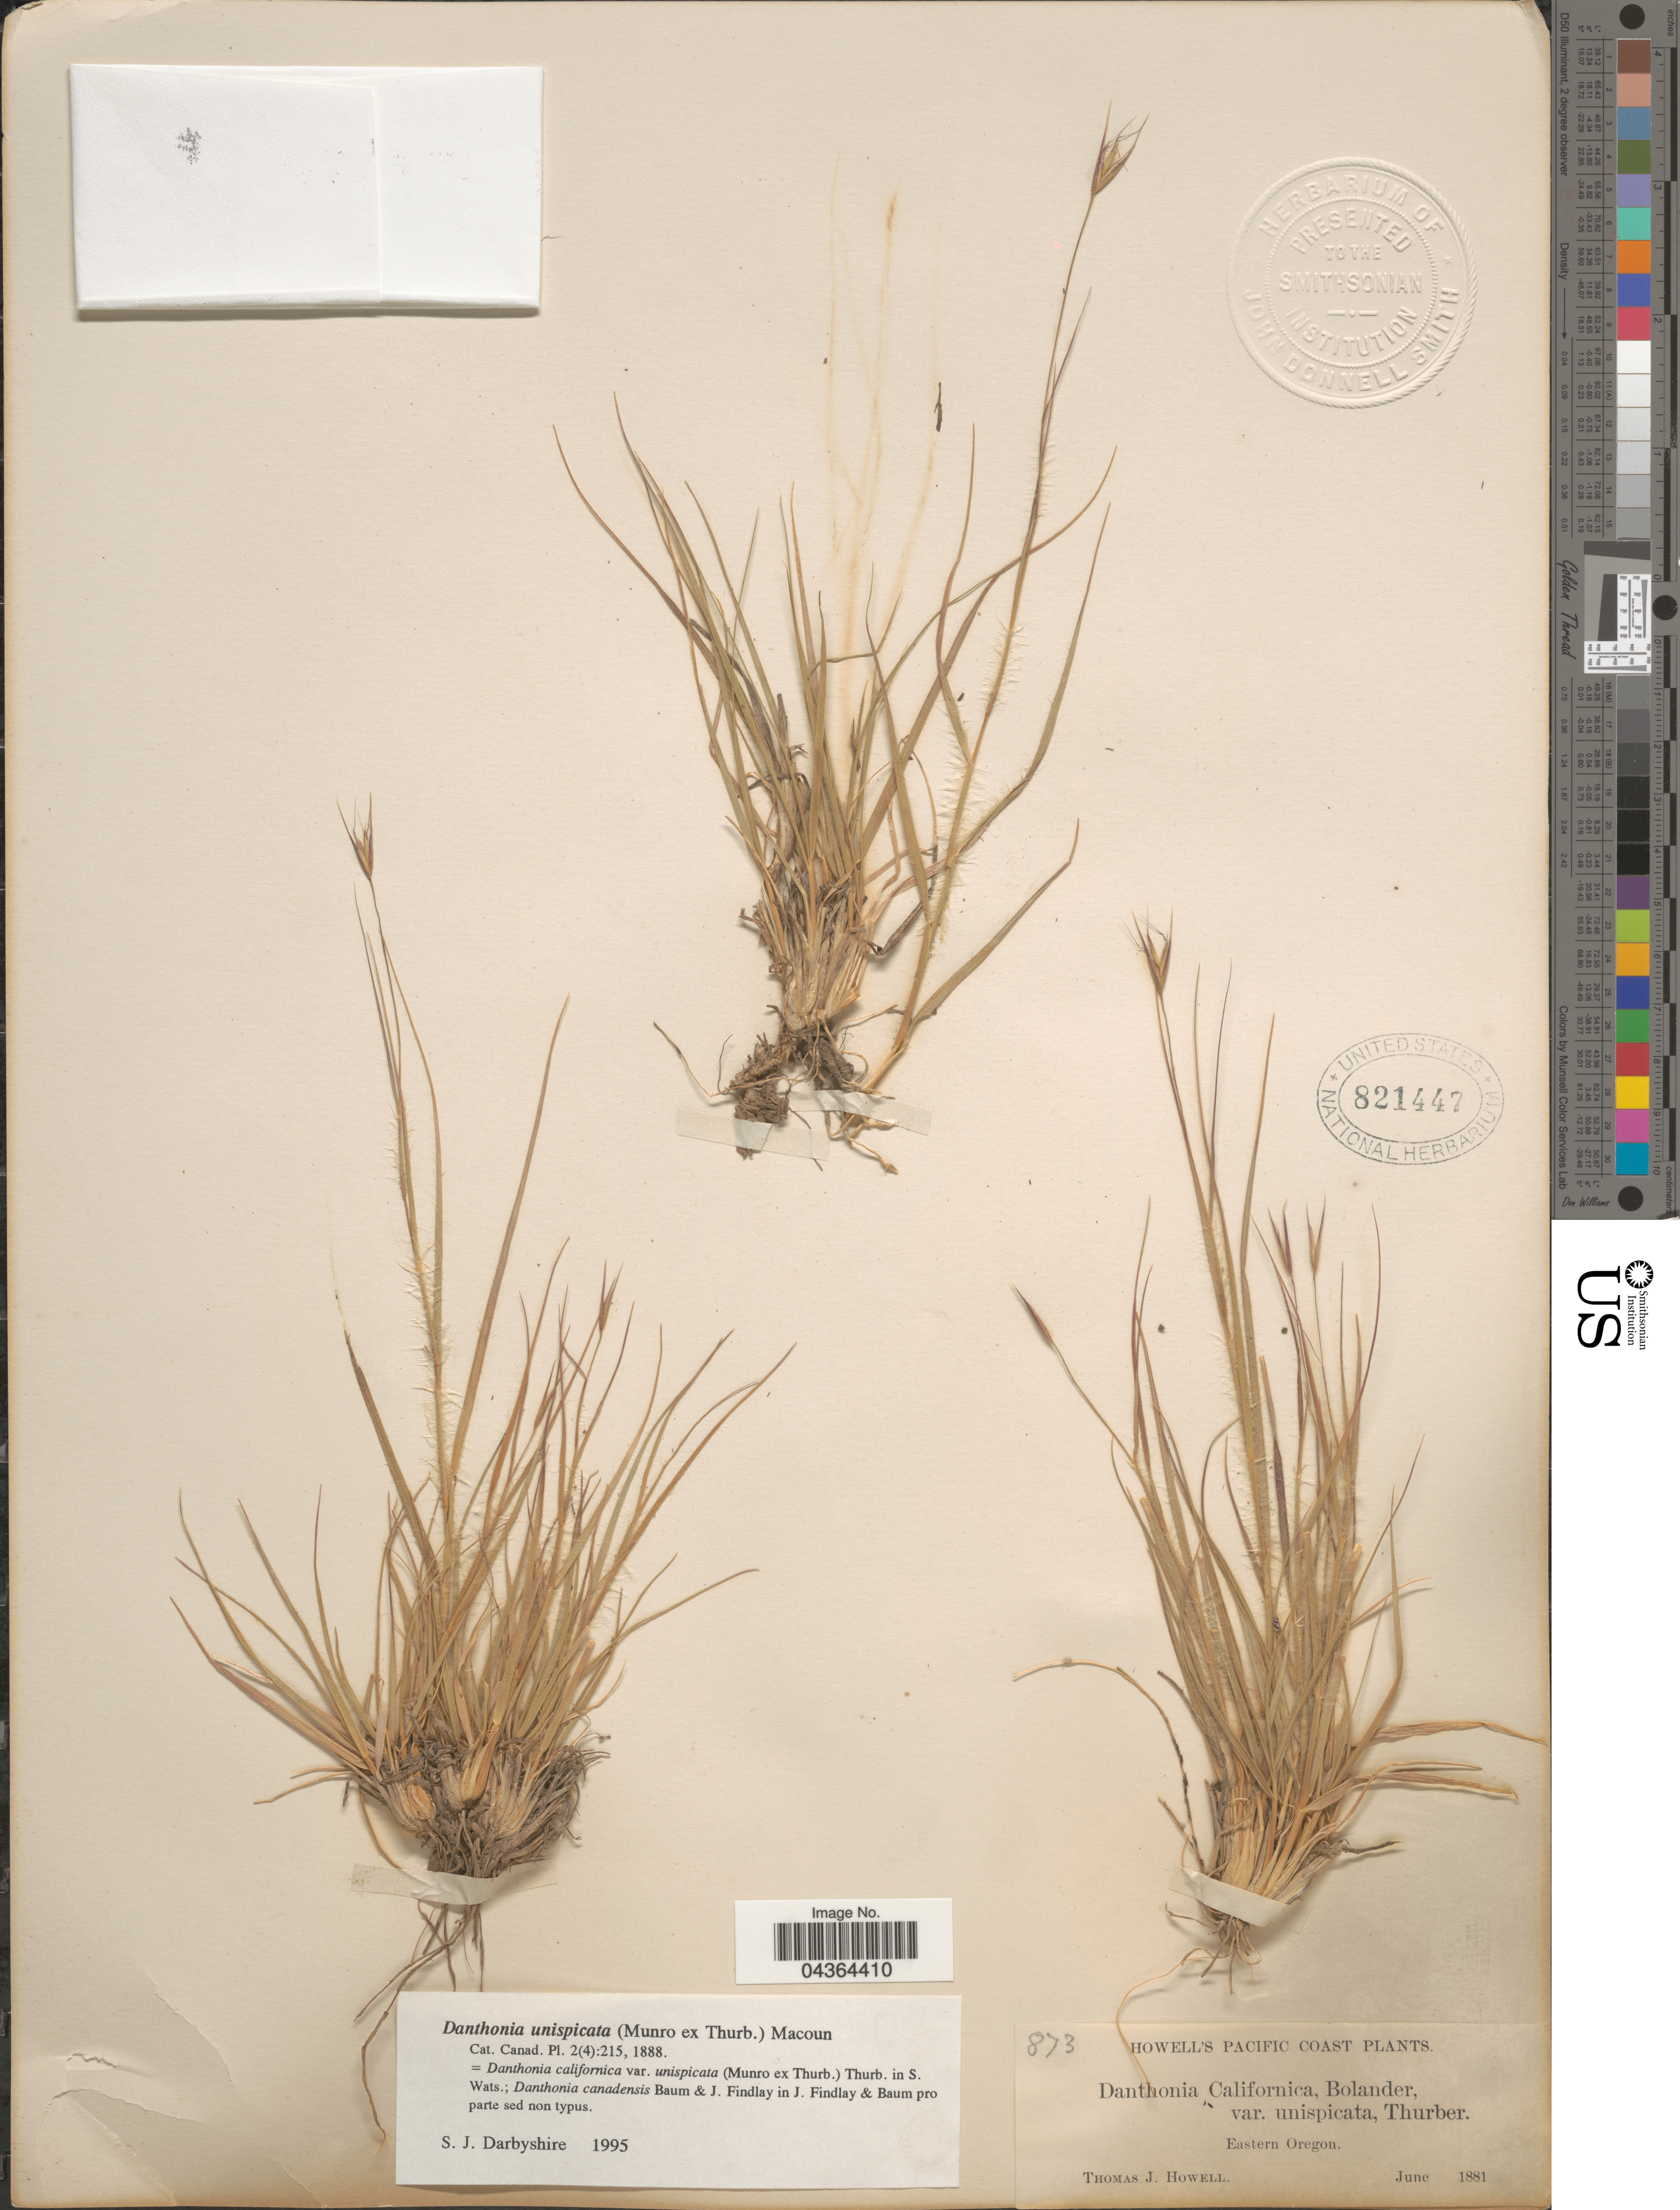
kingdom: Plantae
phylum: Tracheophyta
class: Liliopsida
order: Poales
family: Poaceae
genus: Danthonia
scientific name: Danthonia unispicata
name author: (Thurb.) Munro ex Macoun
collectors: T. J. Howell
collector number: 873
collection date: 1881-06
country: United States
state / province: Oregon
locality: Pacific Coast. Eastern Oregon.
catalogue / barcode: US 821447